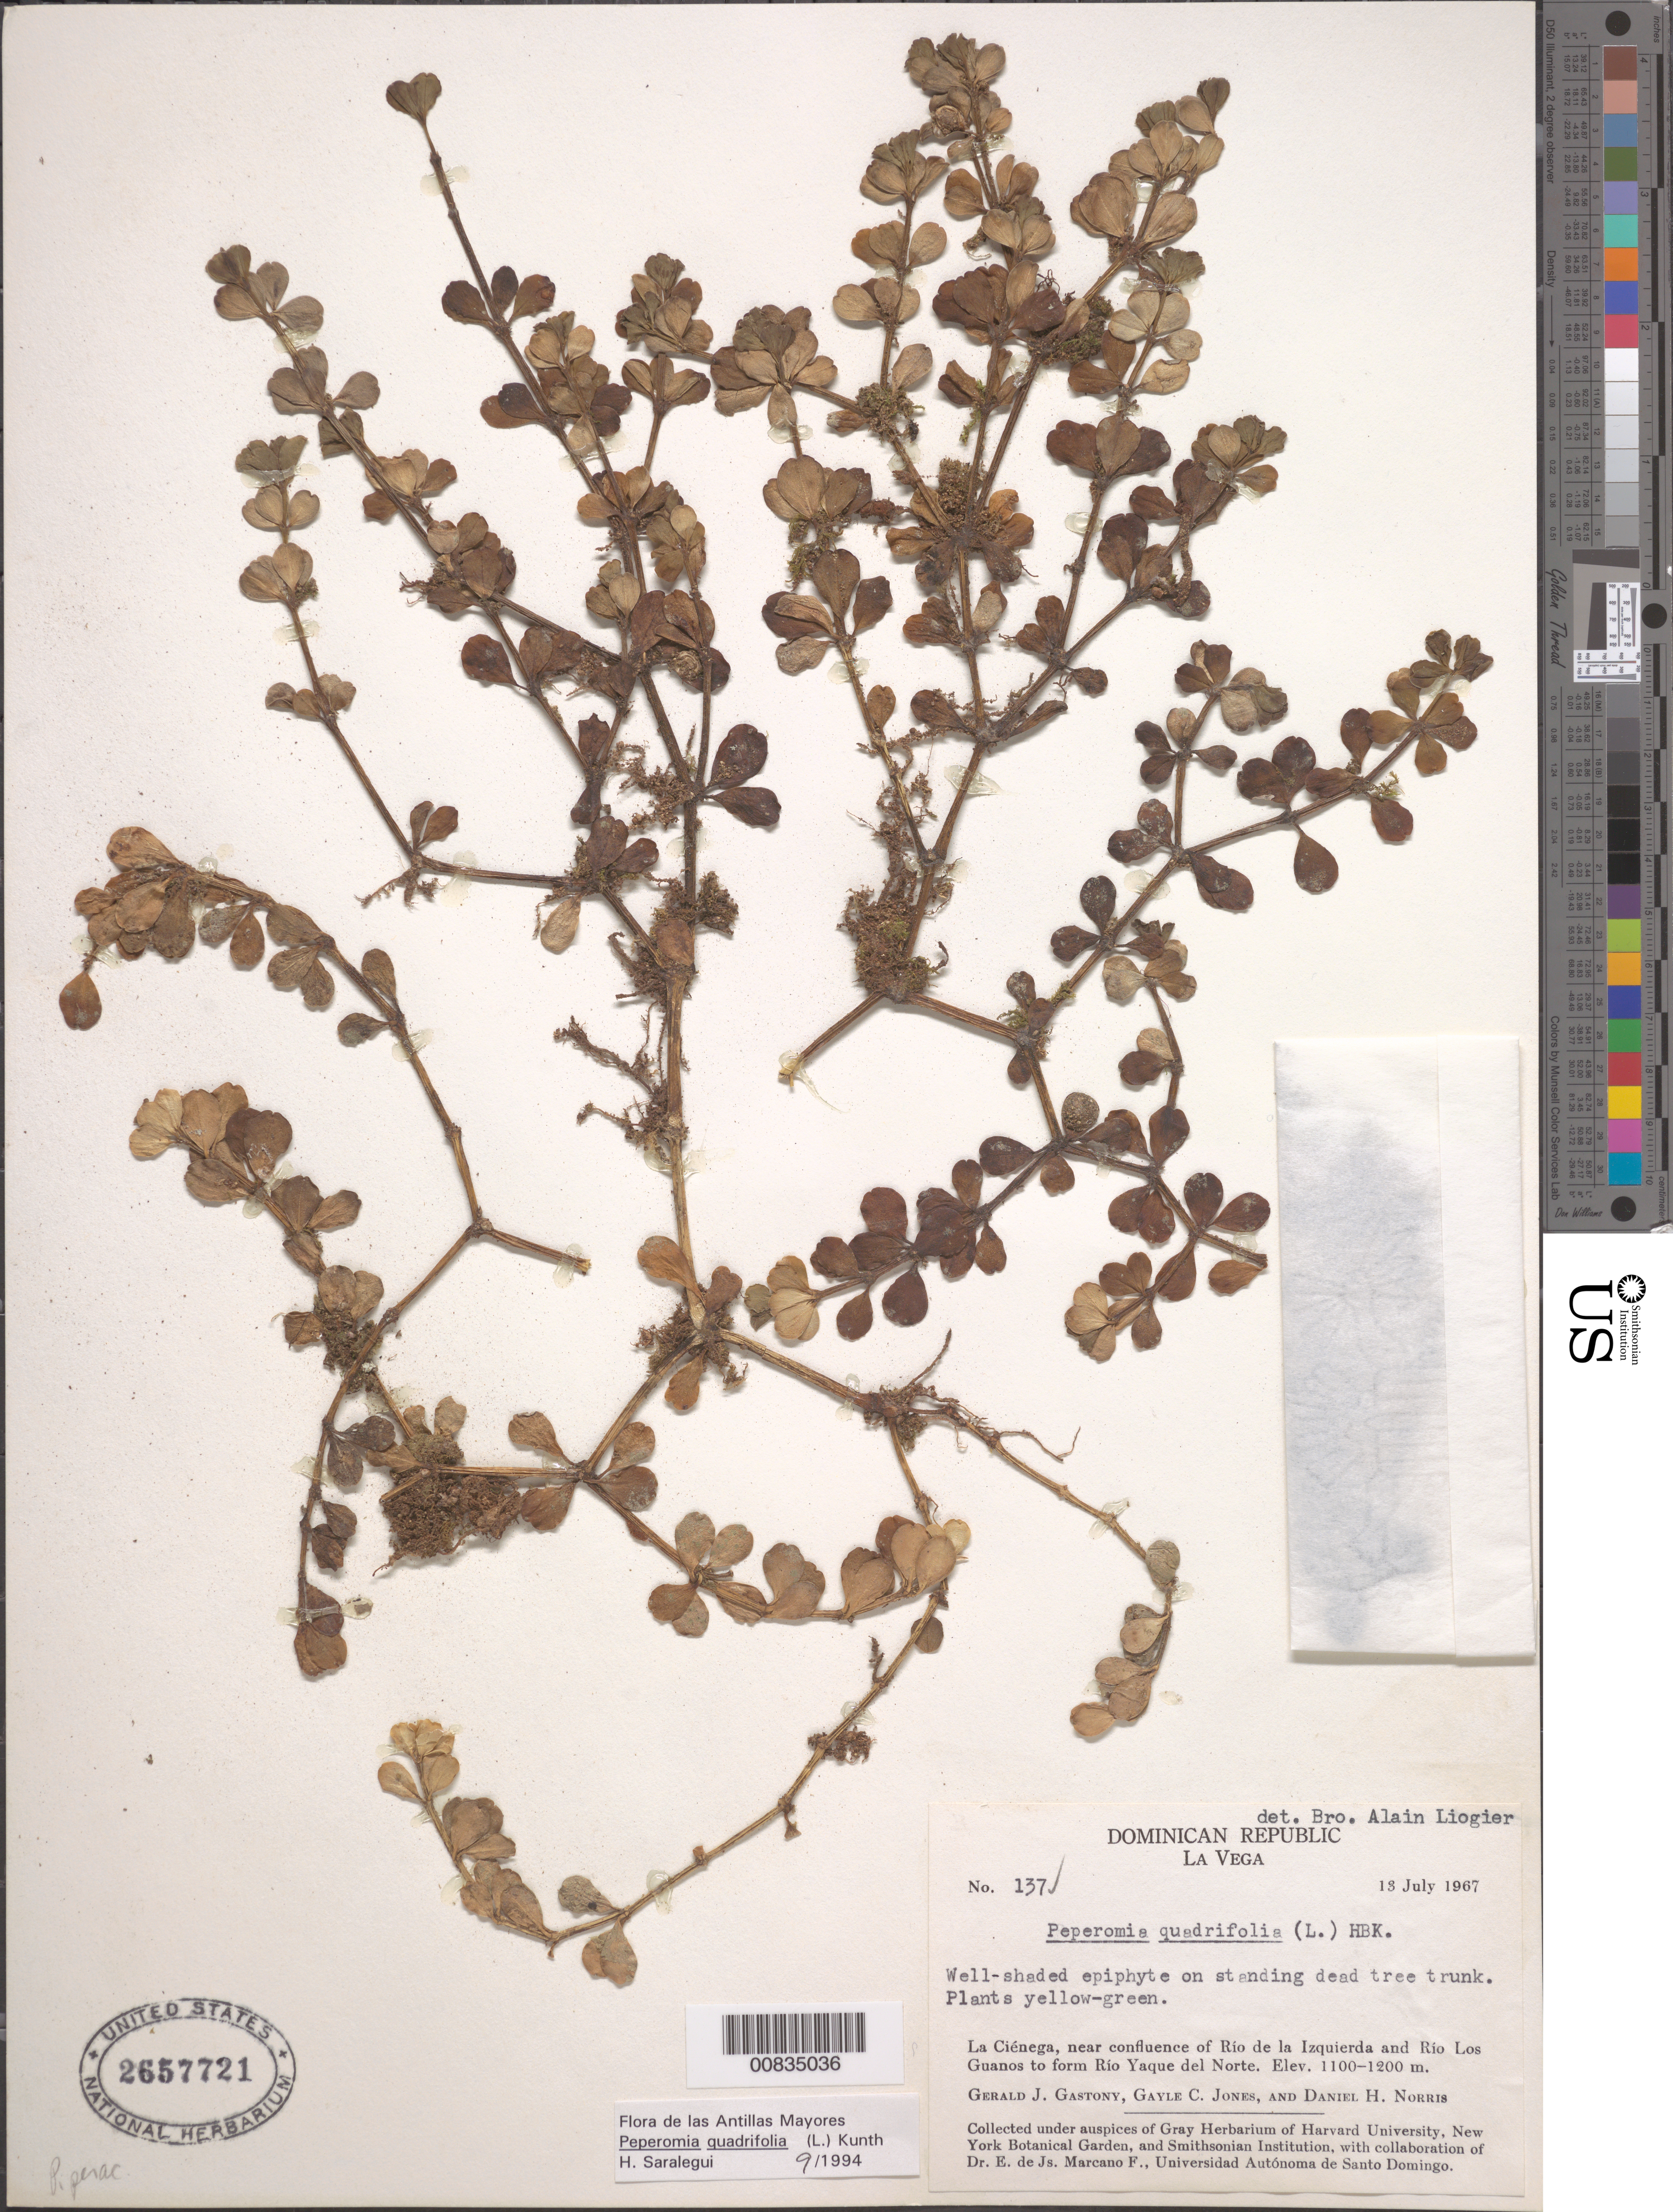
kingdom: Plantae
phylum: Tracheophyta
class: Magnoliopsida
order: Piperales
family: Piperaceae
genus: Peperomia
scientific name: Peperomia quadrifolia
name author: (L.) Kunth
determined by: Saralegui Boza, H., (HAJB), Jardin Botanico Nacional (Habana)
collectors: G. Gastony, G. C. Jones & D. H. Norris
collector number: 137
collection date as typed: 13 Jul 1967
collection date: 1967-07-13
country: Dominican Republic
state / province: La Vega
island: Hispaniola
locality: La Ciénaga, near confluence of Río de la Izquierda and Río Los Guanos to form Río Yaque del Norte.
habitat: On well-shaded standing dead tree trunk.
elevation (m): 1100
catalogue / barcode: US 2657721